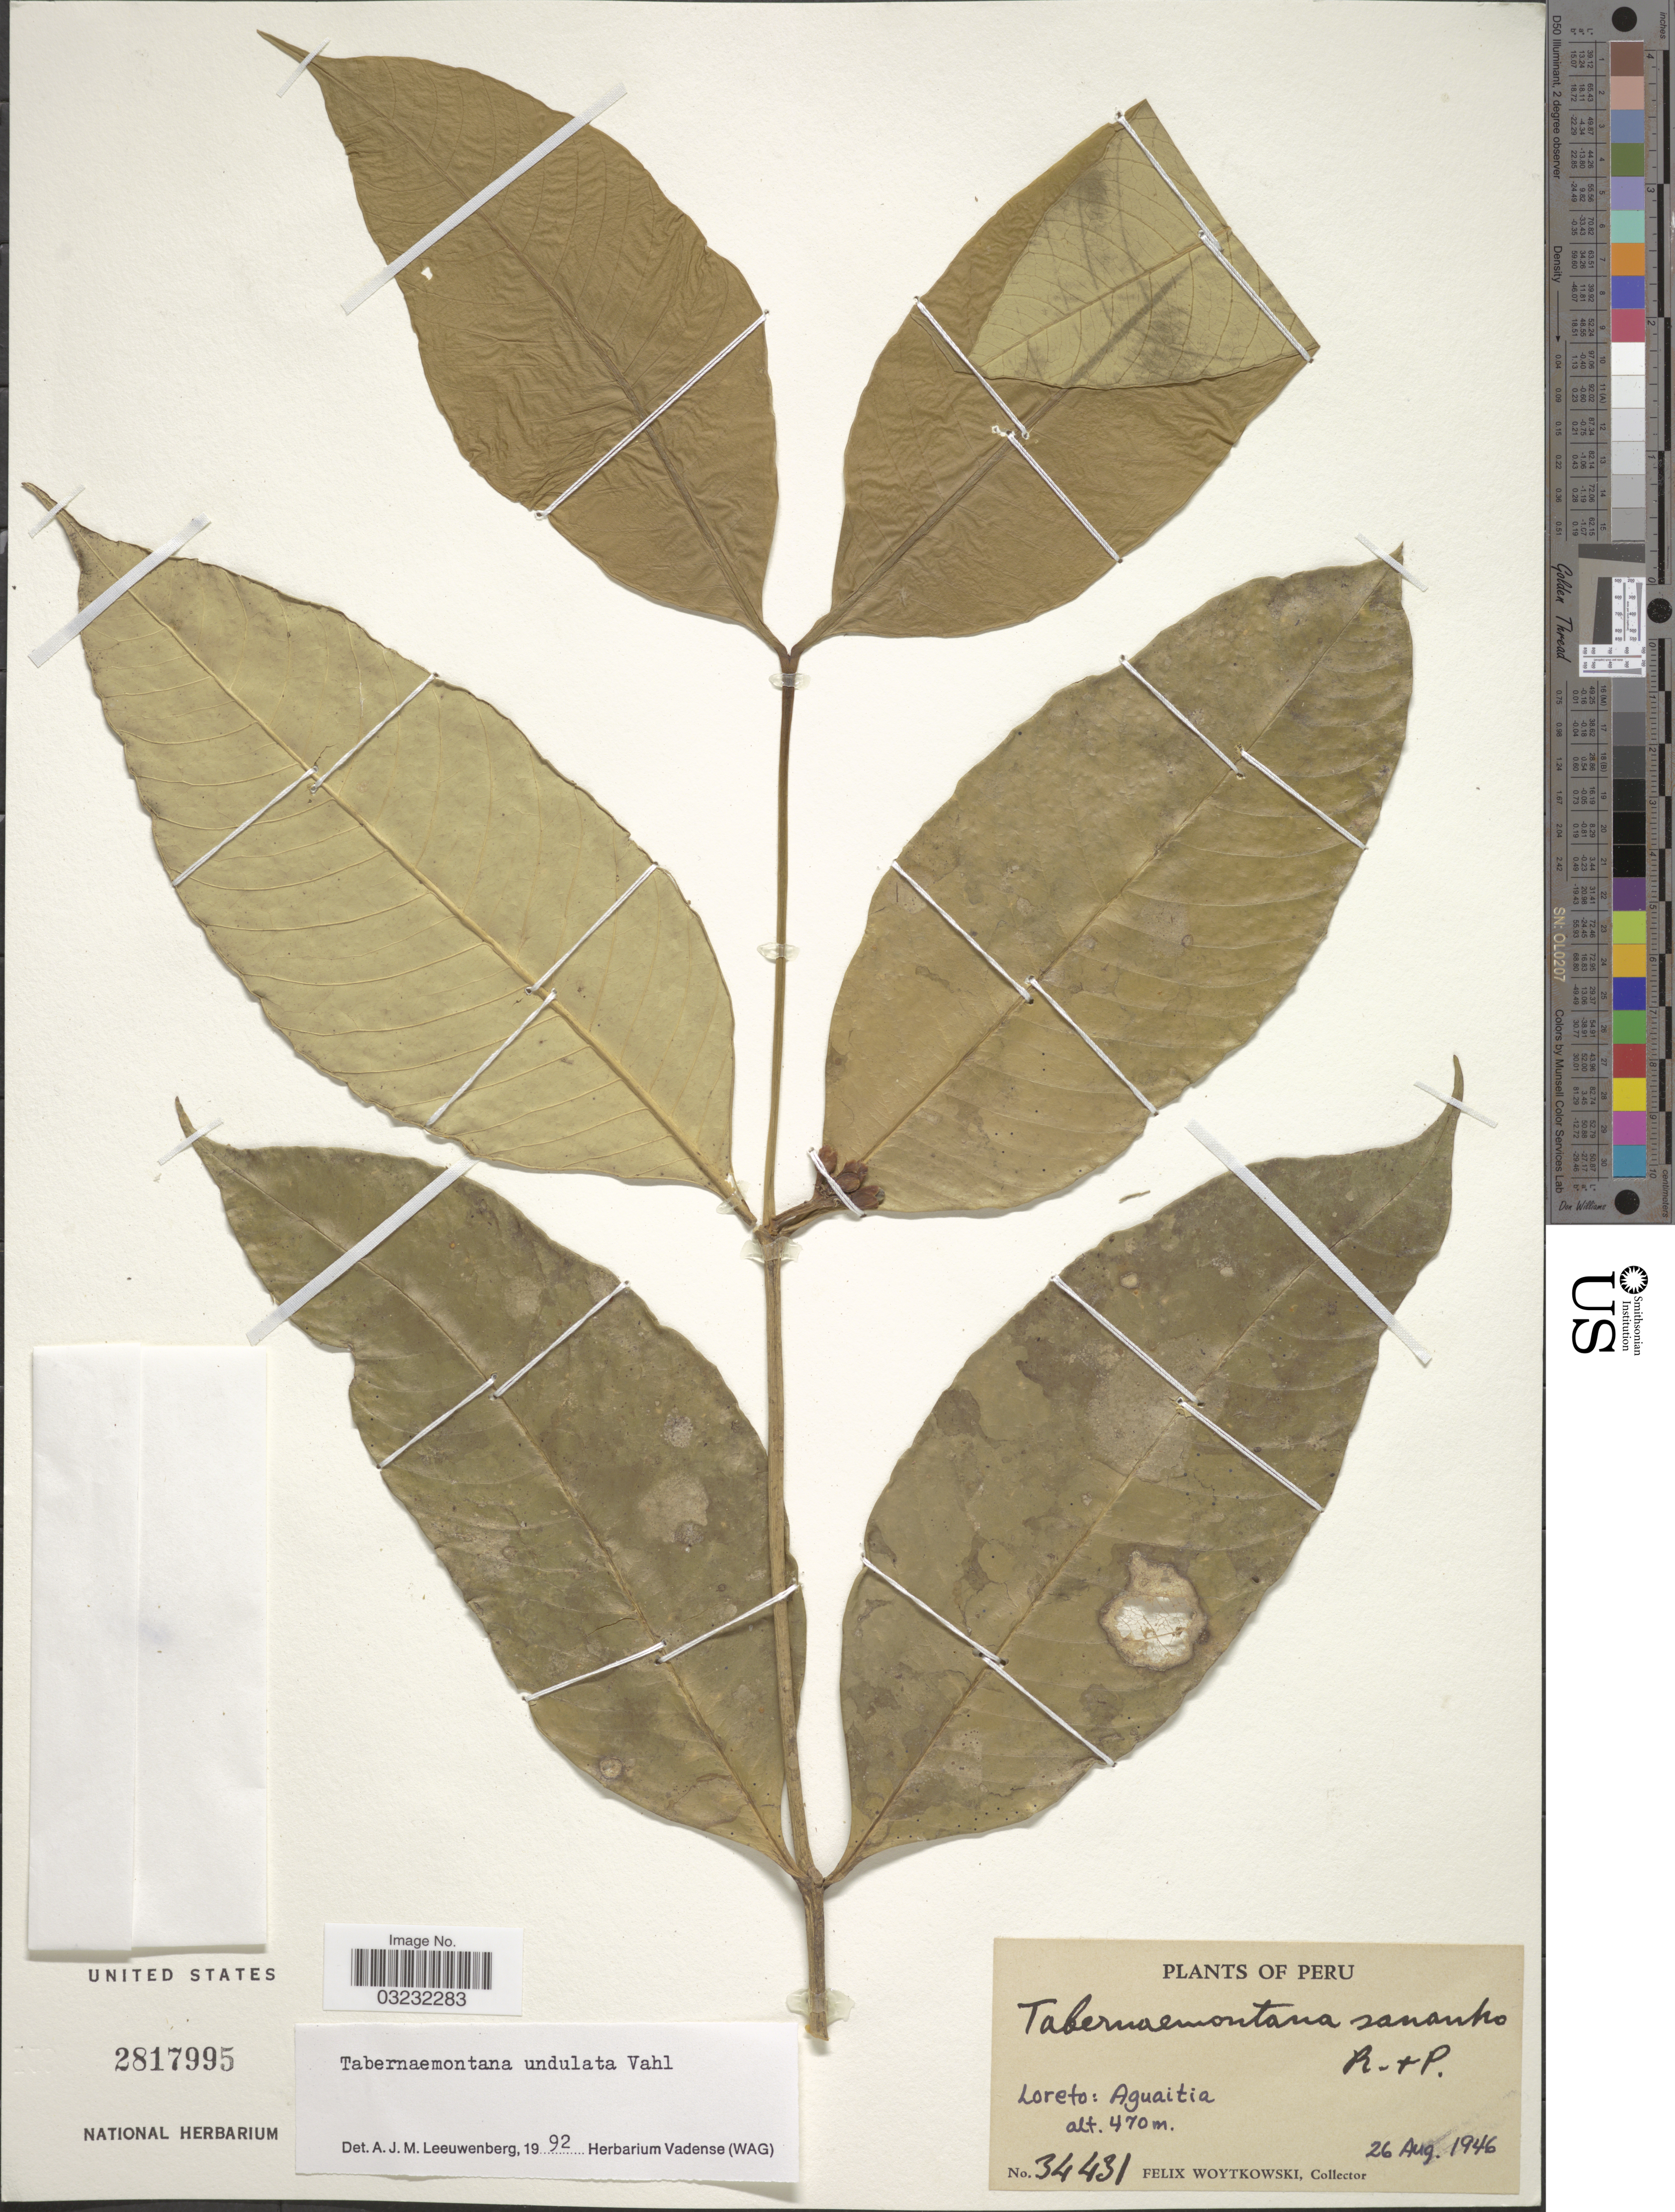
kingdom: Plantae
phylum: Tracheophyta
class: Magnoliopsida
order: Gentianales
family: Apocynaceae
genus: Tabernaemontana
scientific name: Tabernaemontana undulata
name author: Vahl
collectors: F. Woytkowski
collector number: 34431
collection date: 1946-08-26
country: Peru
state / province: Loreto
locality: Aguaitia.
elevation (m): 470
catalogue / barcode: US 2817995